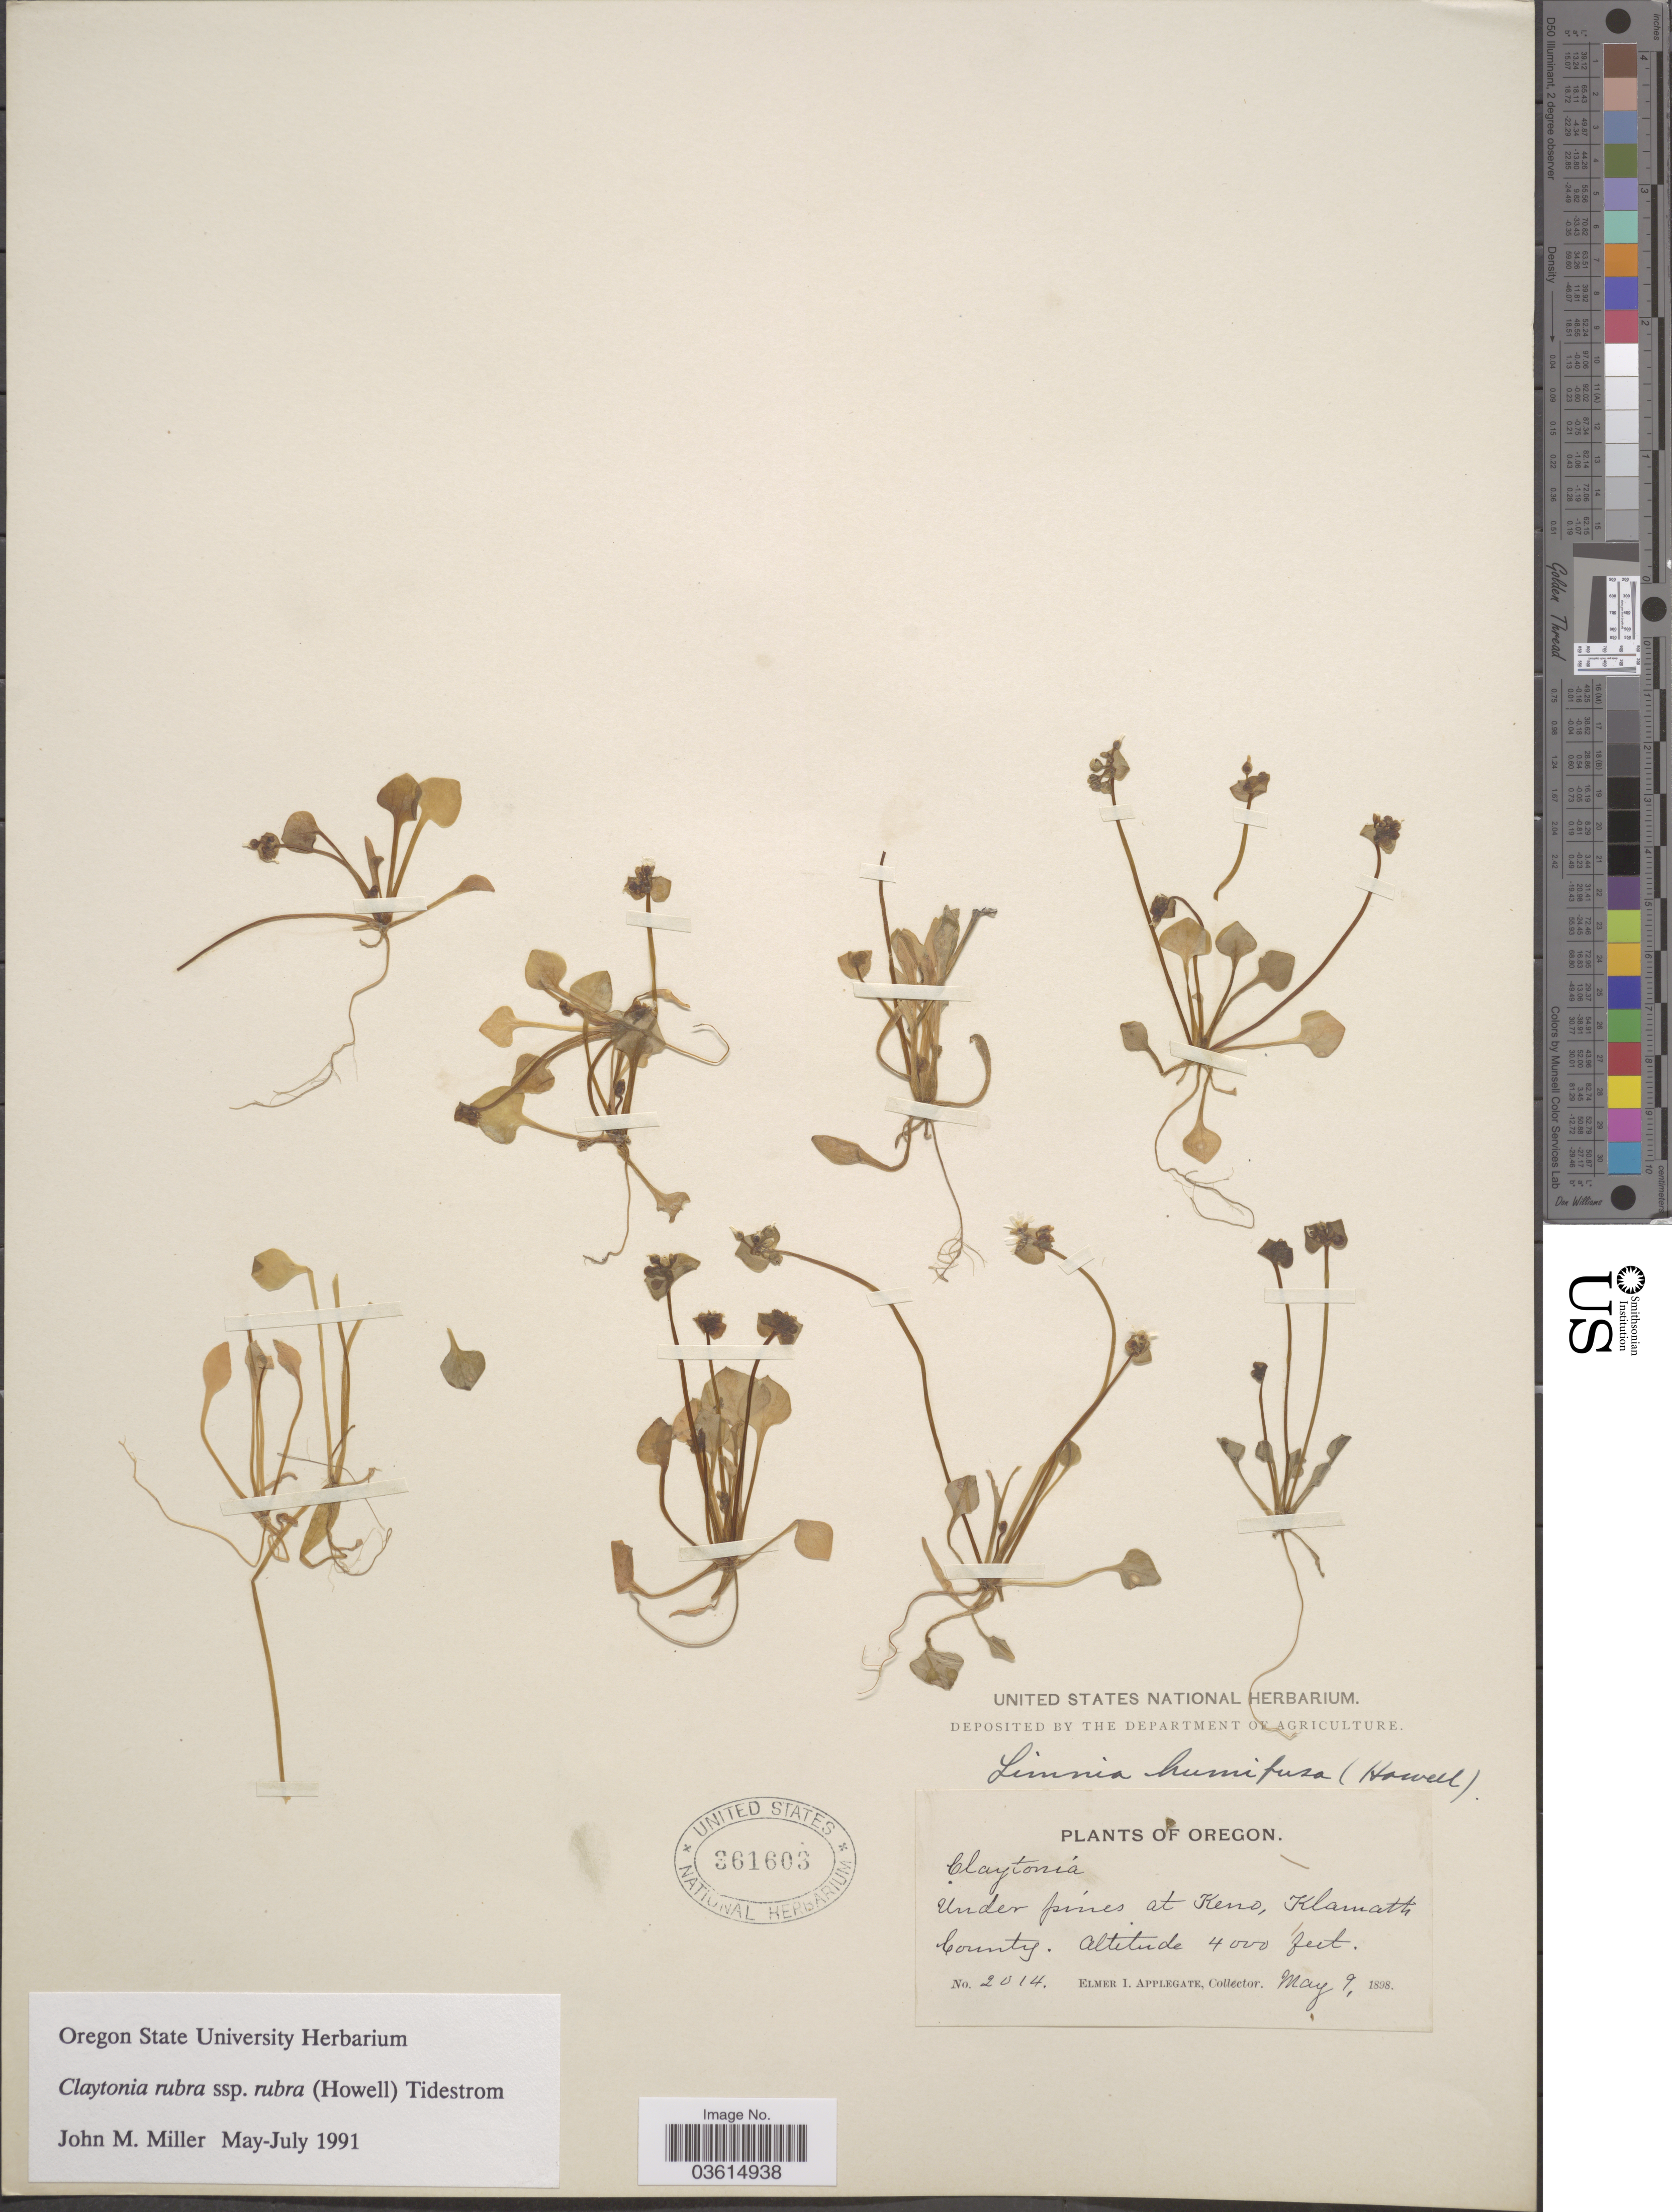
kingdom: Plantae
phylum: Tracheophyta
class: Magnoliopsida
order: Caryophyllales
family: Montiaceae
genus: Claytonia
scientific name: Claytonia rubra subsp. rubra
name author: (Howell) Tidestr.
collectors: E. I. Applegate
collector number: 2014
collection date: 1898-05-09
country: United States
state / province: Oregon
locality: Under pines at Keno, Klamath County.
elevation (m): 1219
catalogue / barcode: US 361603